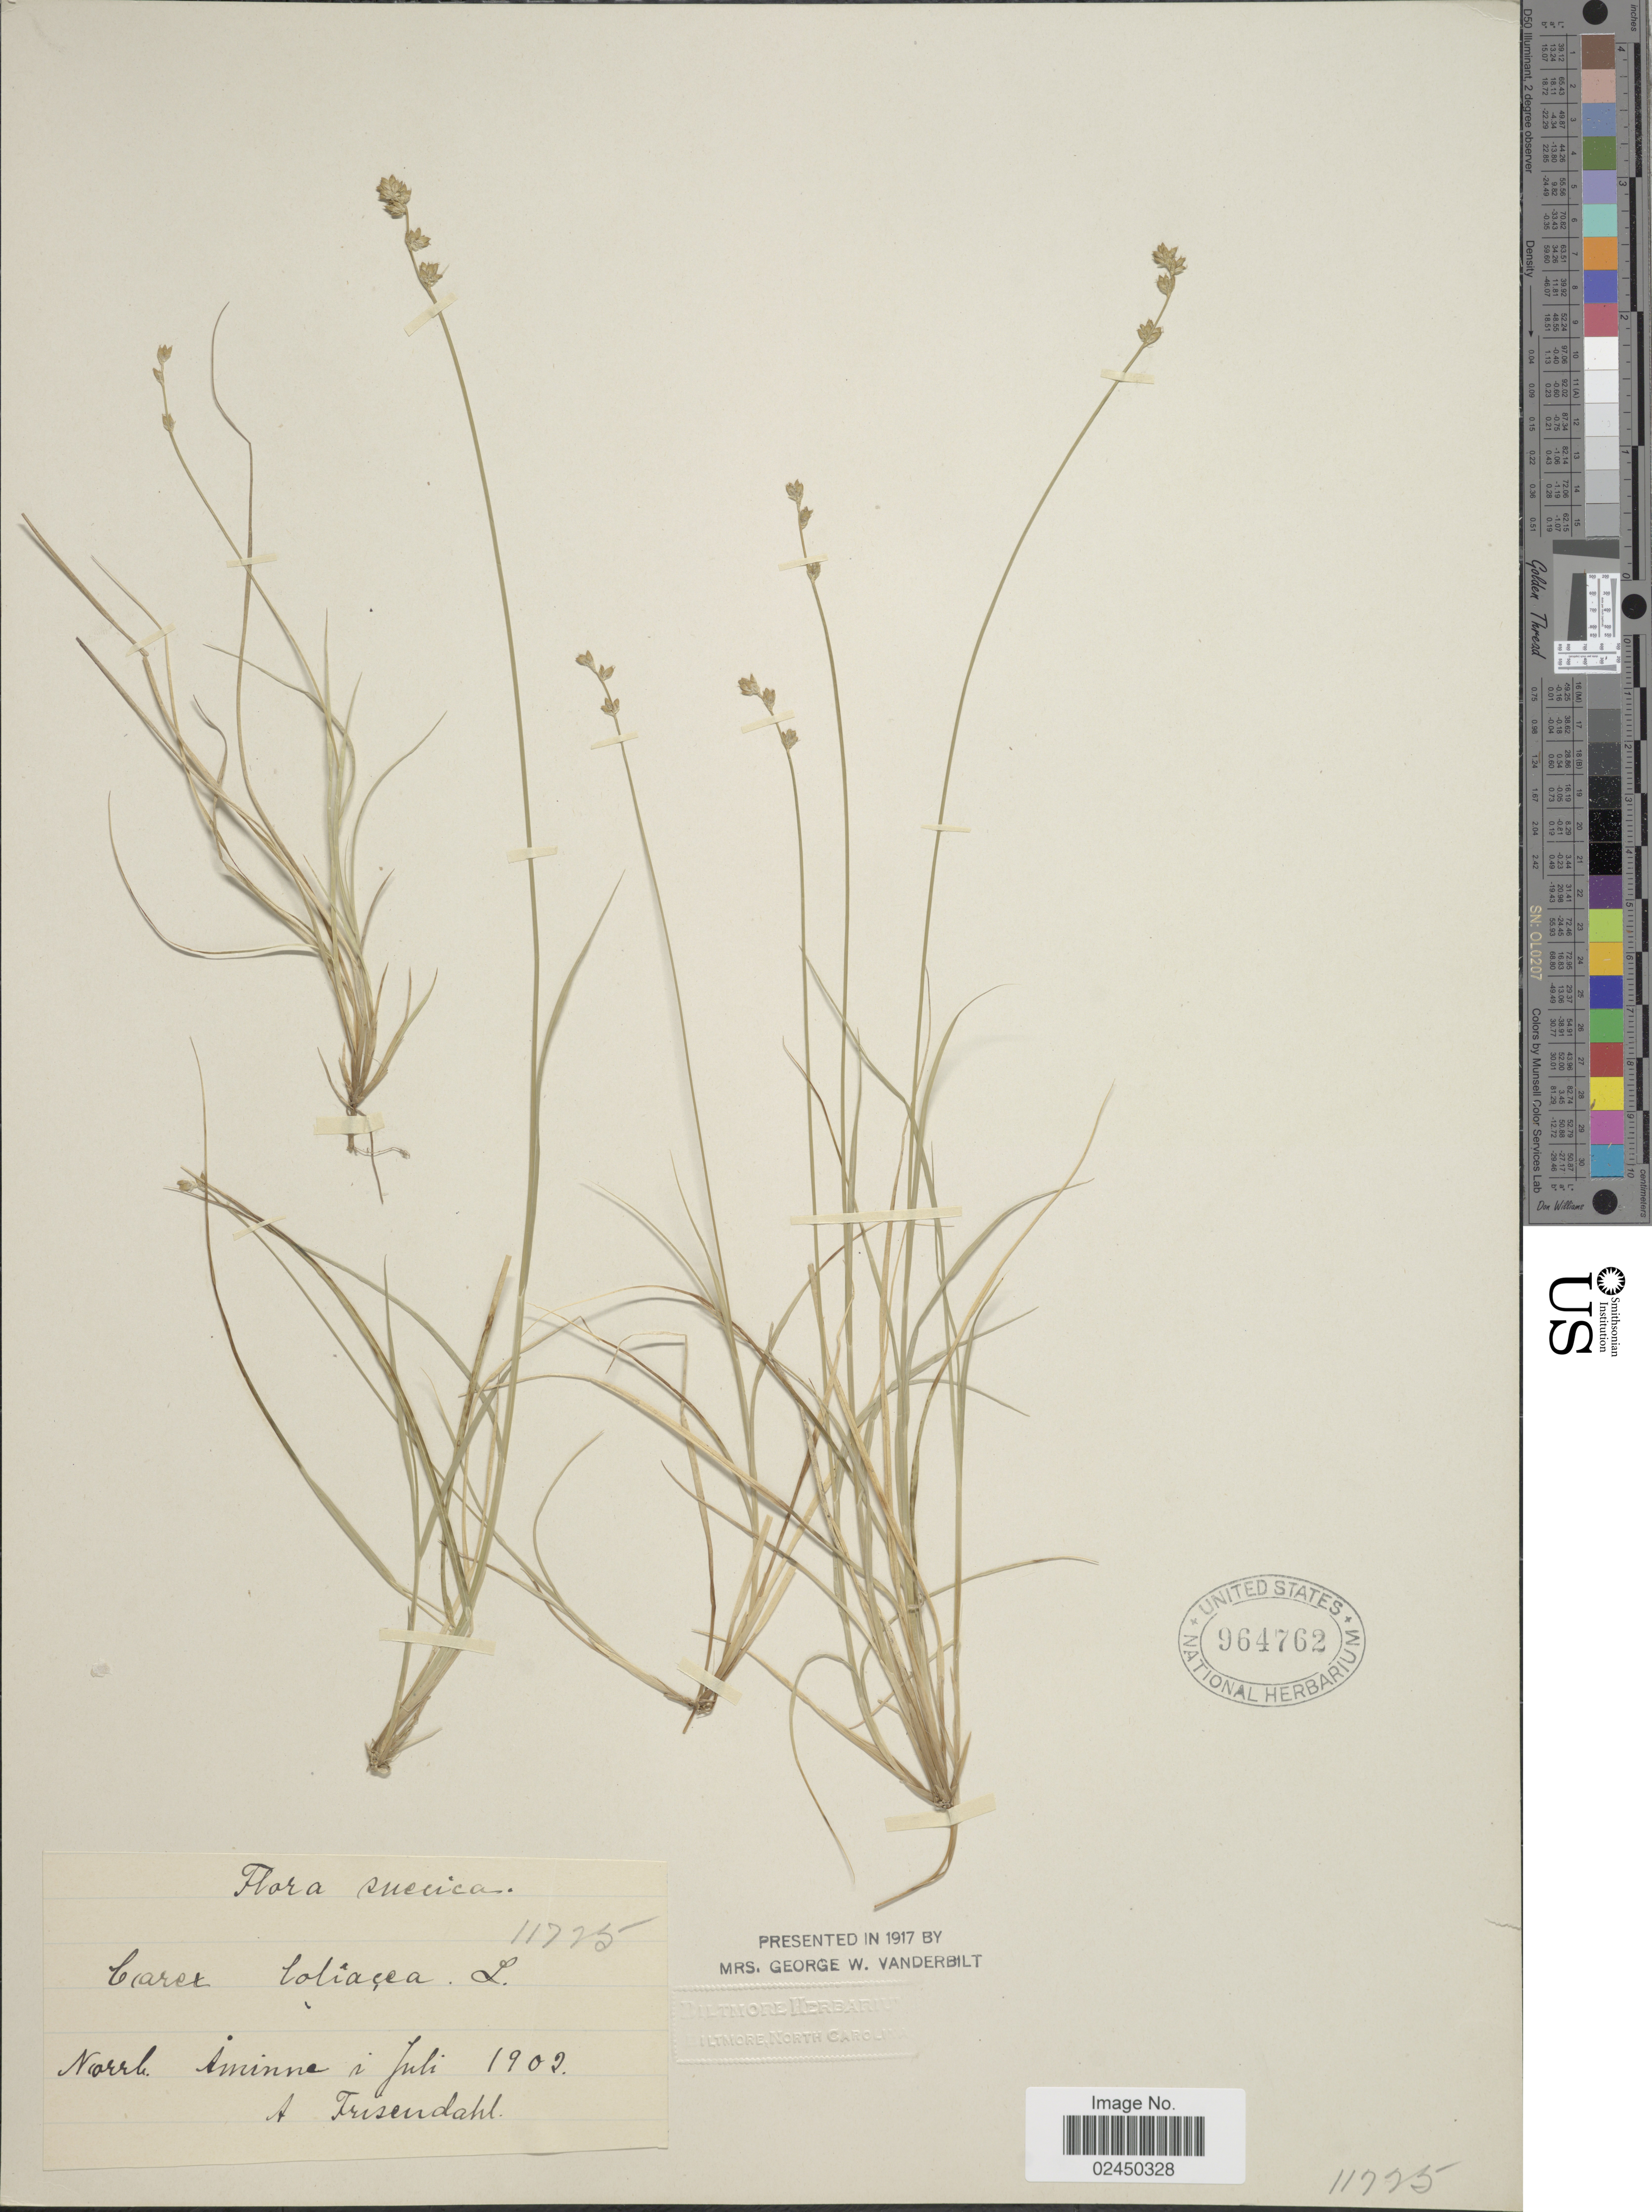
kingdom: Plantae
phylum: Tracheophyta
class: Liliopsida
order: Poales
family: Cyperaceae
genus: Carex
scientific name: Carex loliacea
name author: L.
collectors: A. Frisendahl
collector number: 11725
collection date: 1902-07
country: Sweden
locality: Norrh., Aminne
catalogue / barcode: US 964762